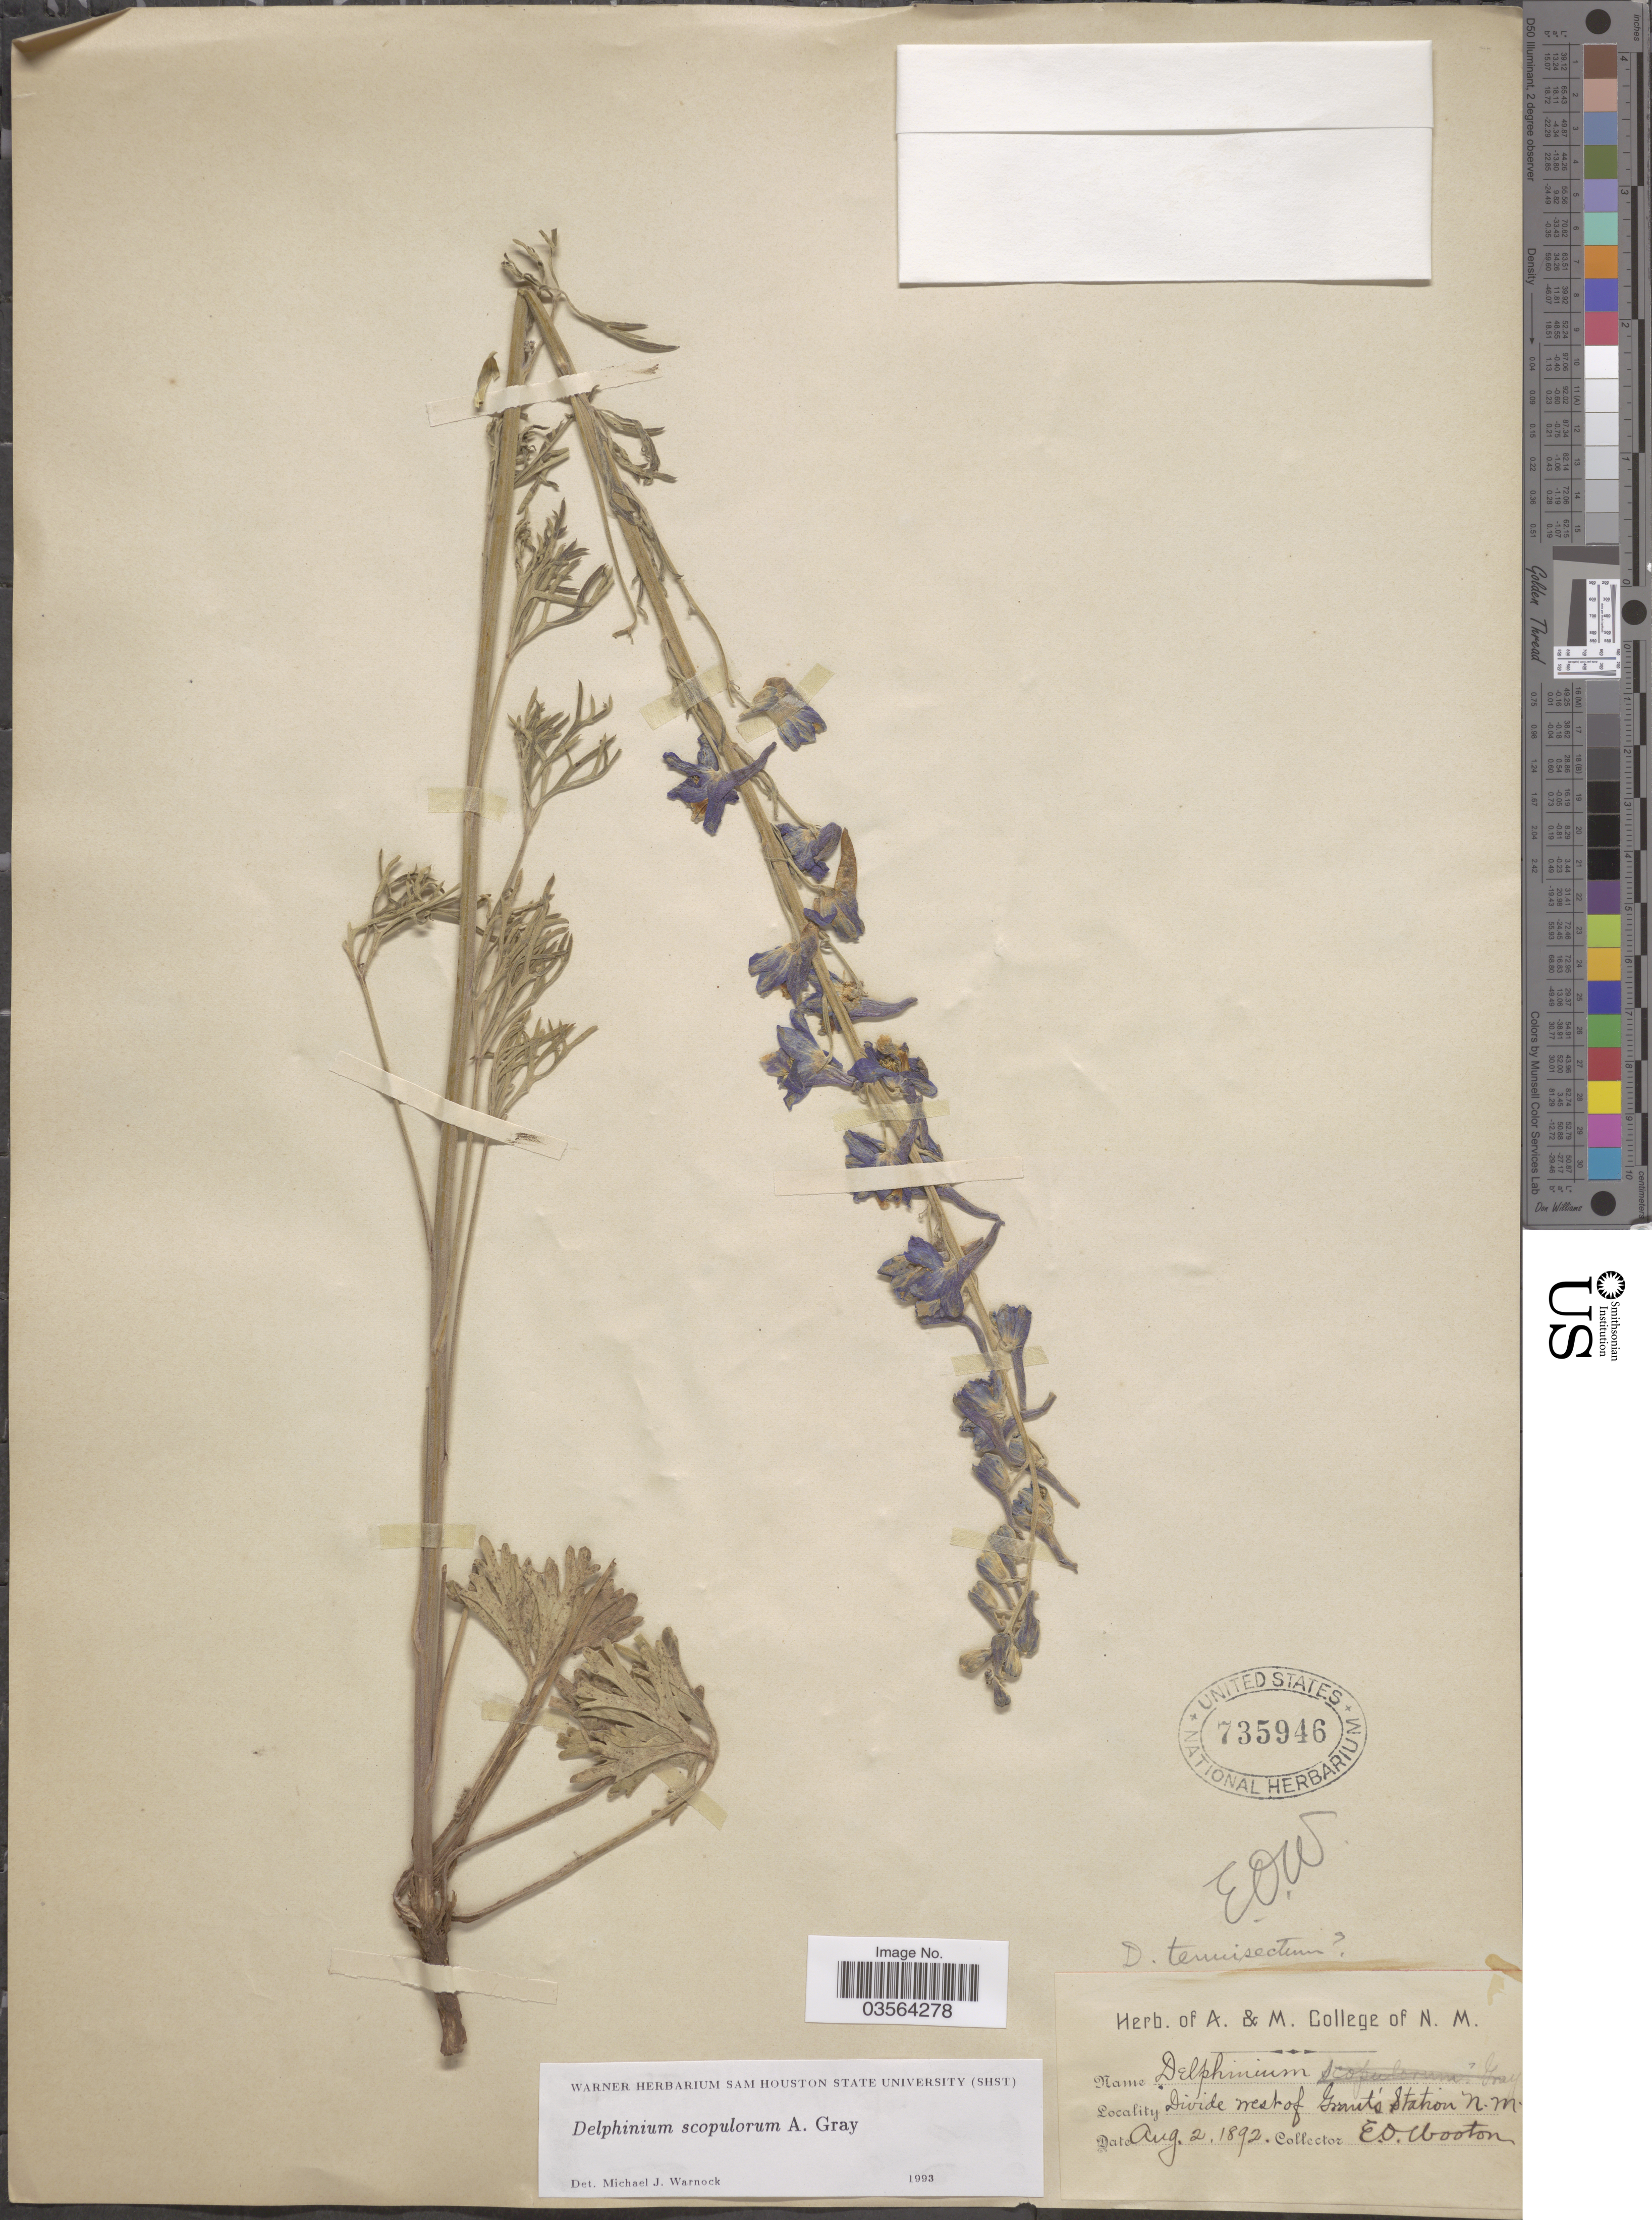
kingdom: Plantae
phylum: Tracheophyta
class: Magnoliopsida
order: Ranunculales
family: Ranunculaceae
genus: Delphinium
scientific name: Delphinium scopulorum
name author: A. Gray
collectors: E. O. Wooton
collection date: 1892-08-02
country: United States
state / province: New Mexico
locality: Divide west of Grant's Station.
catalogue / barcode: US 735946